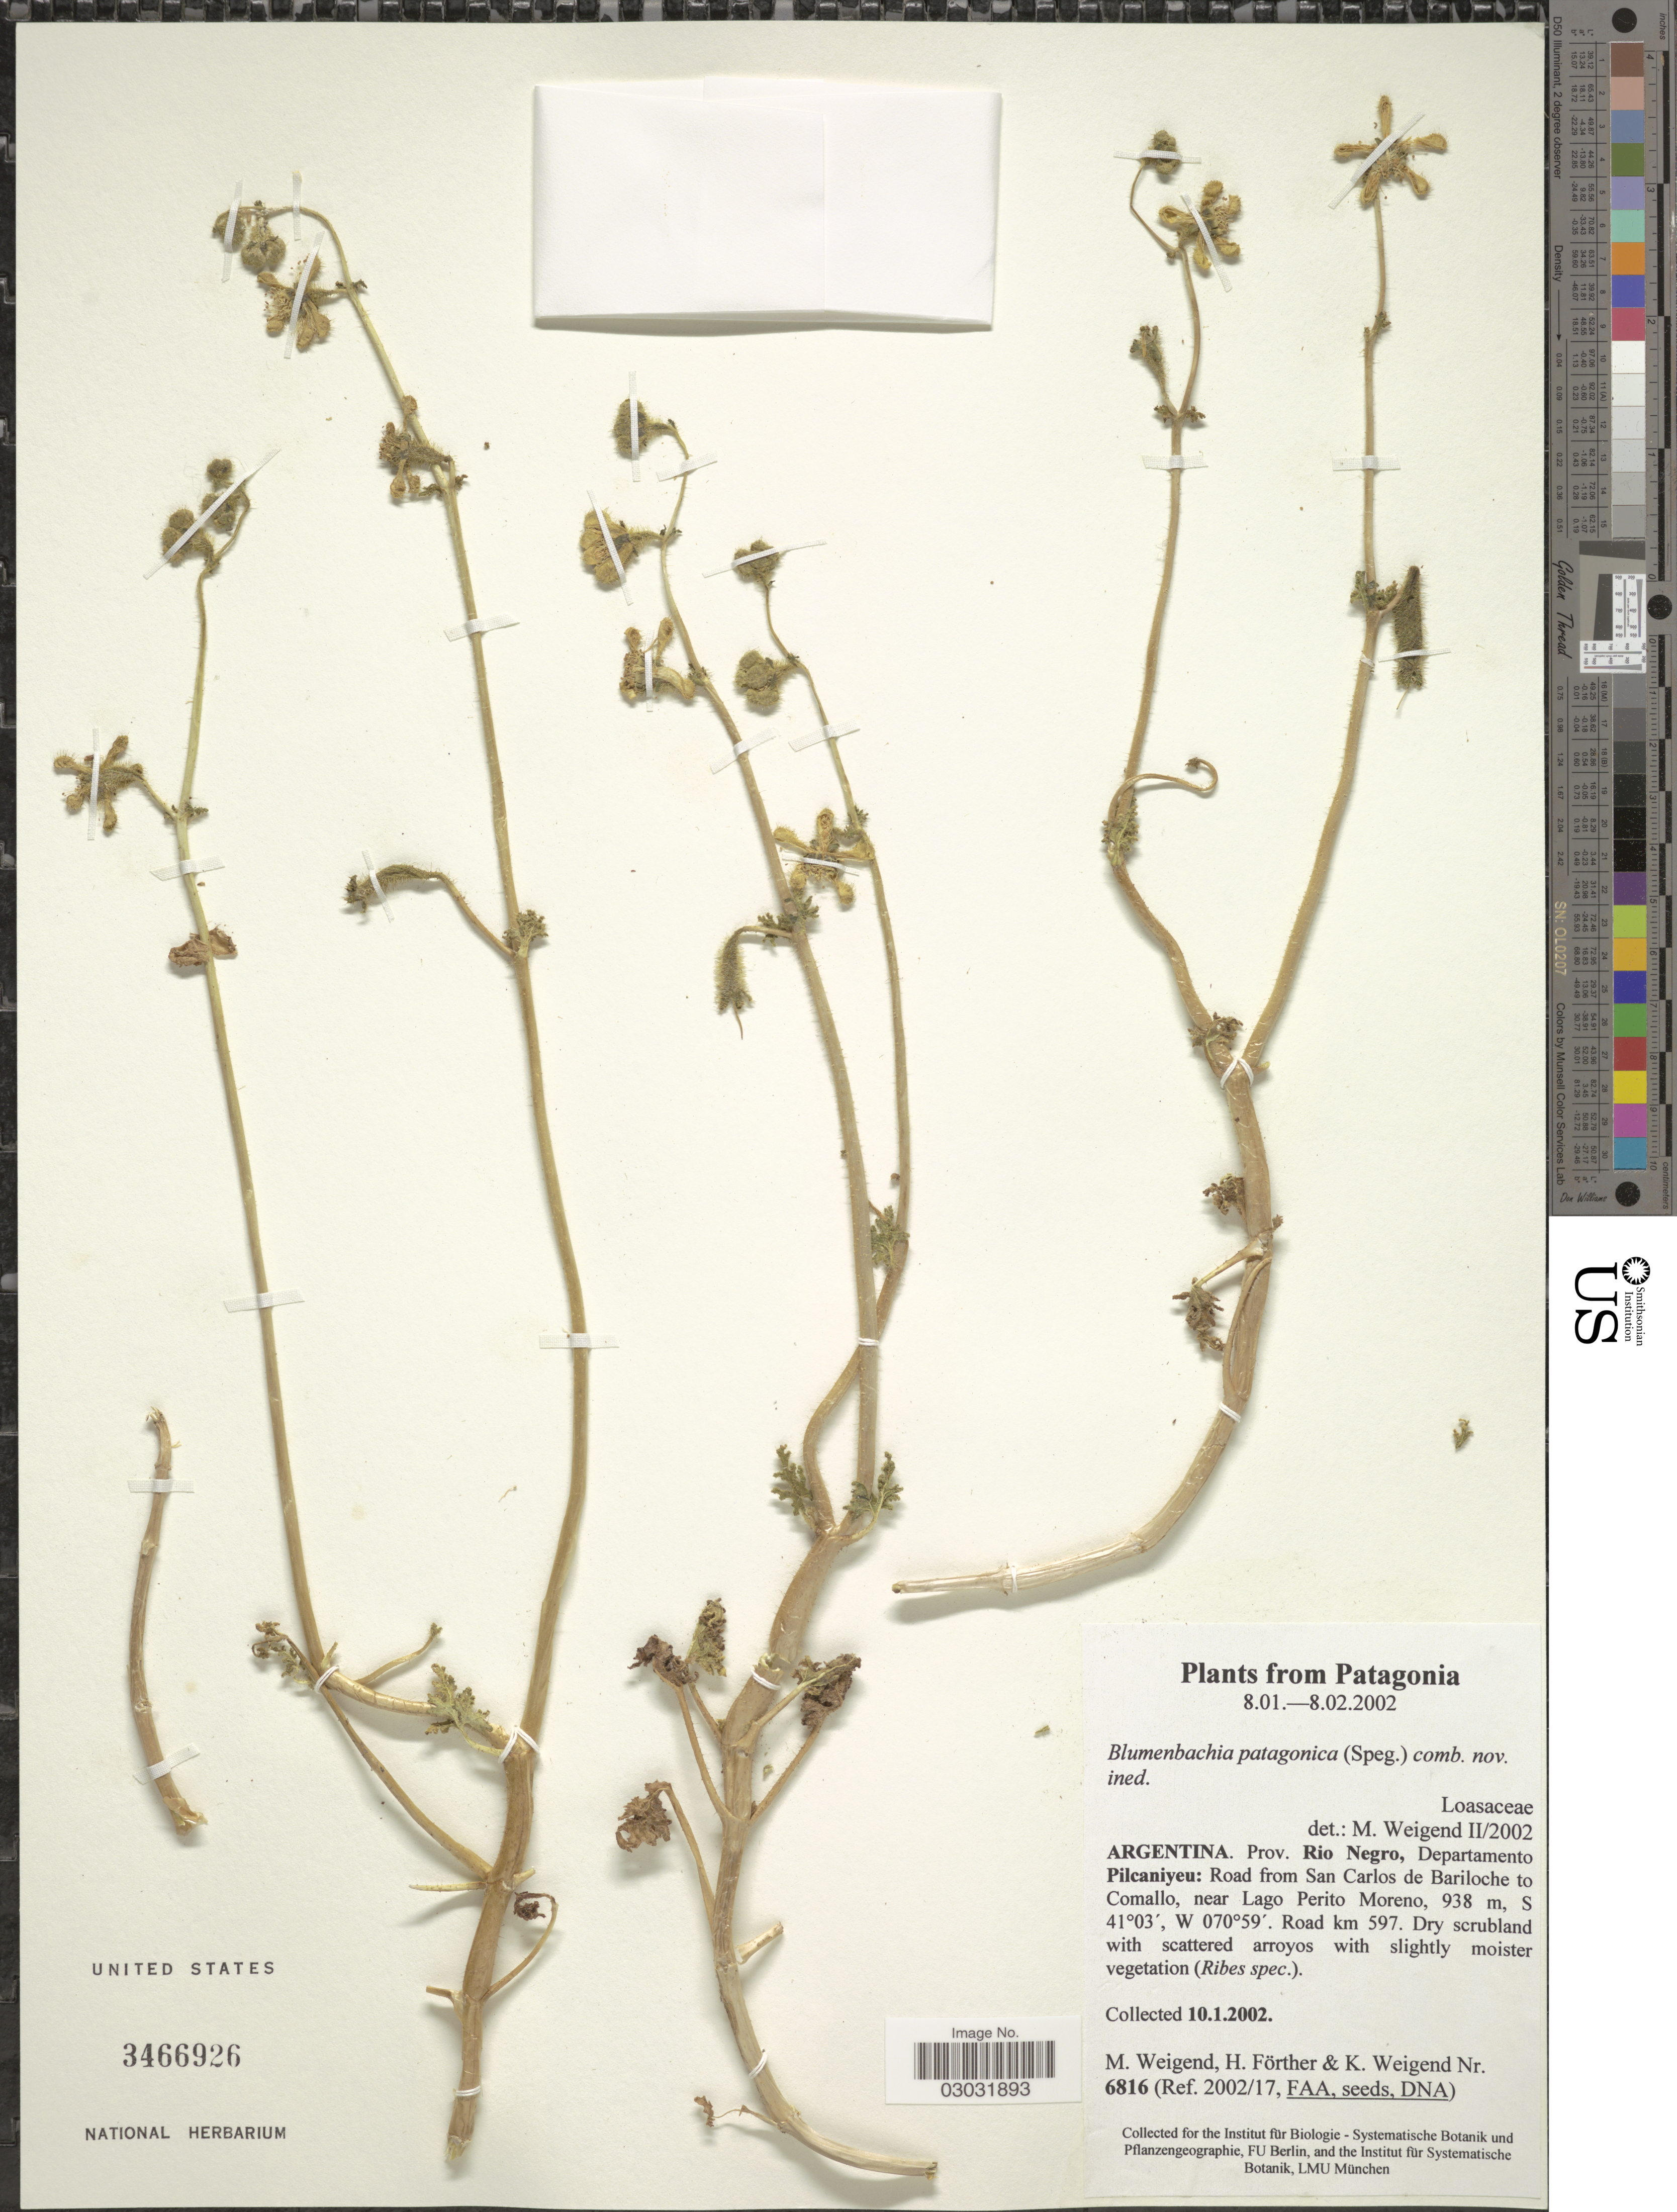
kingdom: Plantae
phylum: Tracheophyta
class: Magnoliopsida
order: Cornales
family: Loasaceae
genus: Blumenbachia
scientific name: Blumenbachia patagonica (Speg.) comb. nov. ined.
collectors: M. Weigend, H. Förther & K. Weigend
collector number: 6816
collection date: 2002-01-10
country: Argentina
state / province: Rio Negro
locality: Patagonia. Departamento Pilcaniyeu: Road from San Carlos de Bariloche to Comallo, near Lago Perito Moreno. Road km 597.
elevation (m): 938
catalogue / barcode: US 3466926